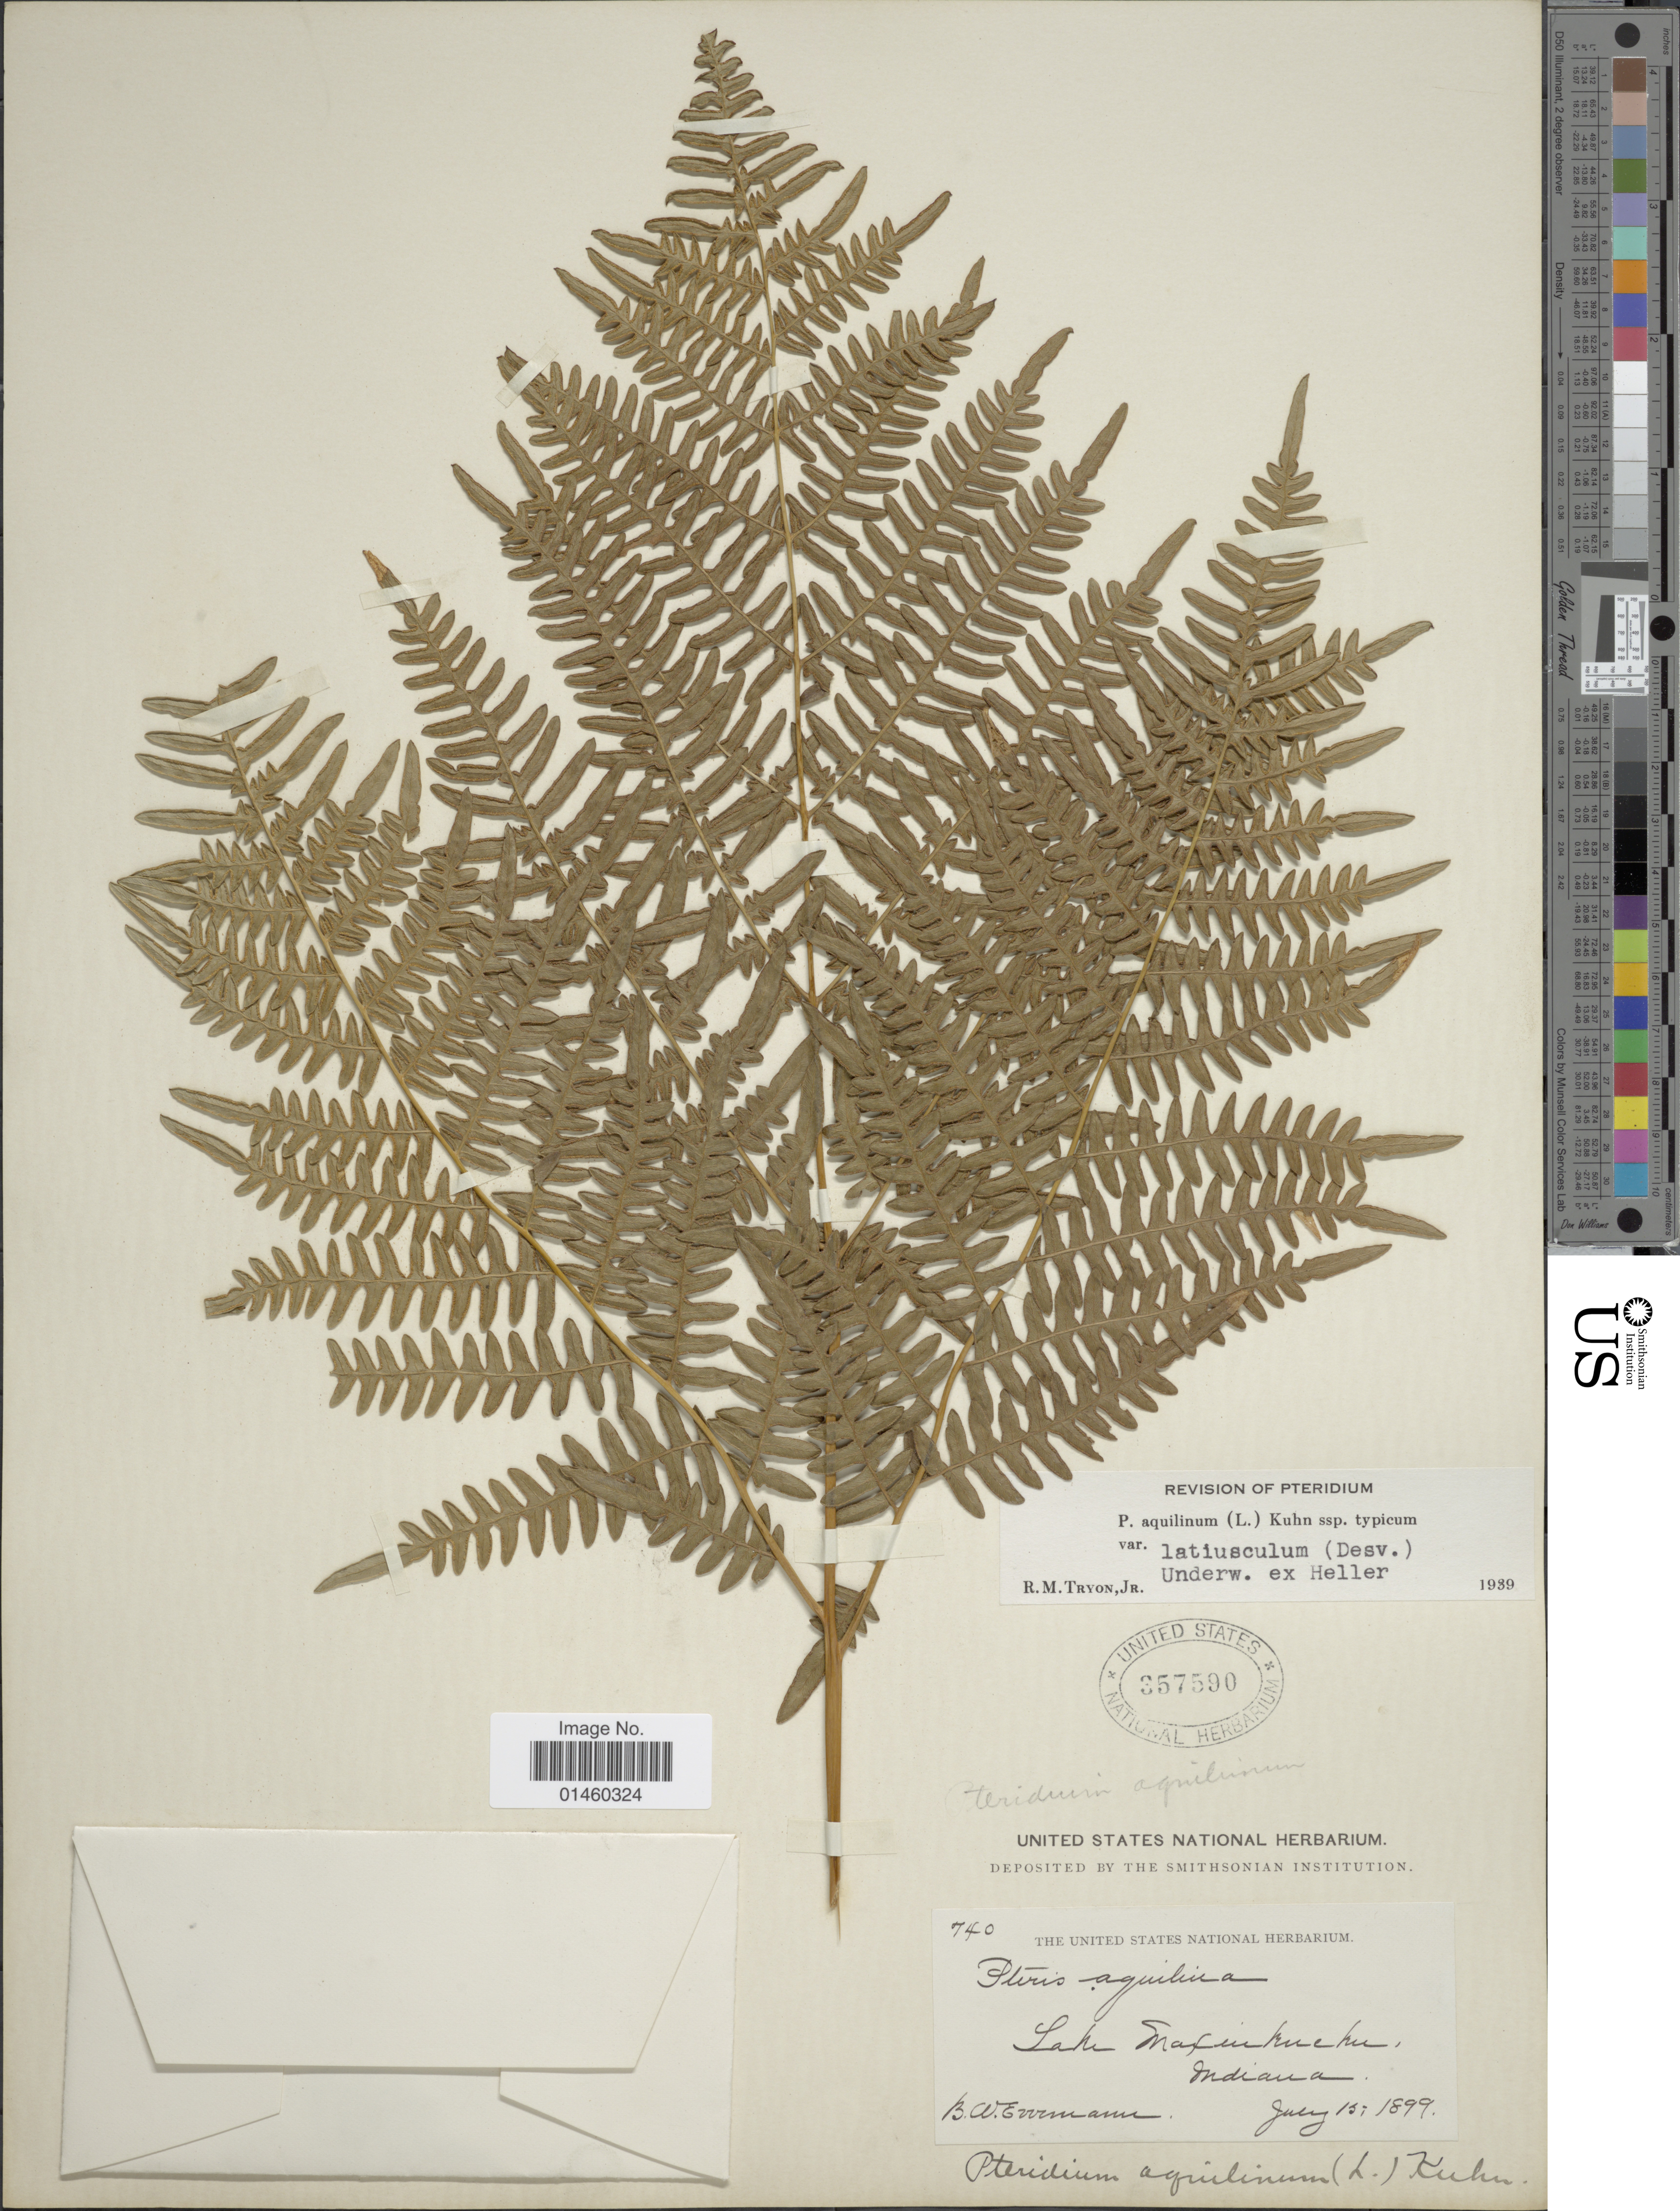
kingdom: Plantae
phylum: Tracheophyta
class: Polypodiopsida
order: Polypodiales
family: Dennstaedtiaceae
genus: Pteridium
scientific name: Pteridium aquilinum var. latiusculum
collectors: B. W. Evermann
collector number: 740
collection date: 1899-07-15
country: United States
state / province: Indiana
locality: Lake Maxinkuckee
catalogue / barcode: US 357590